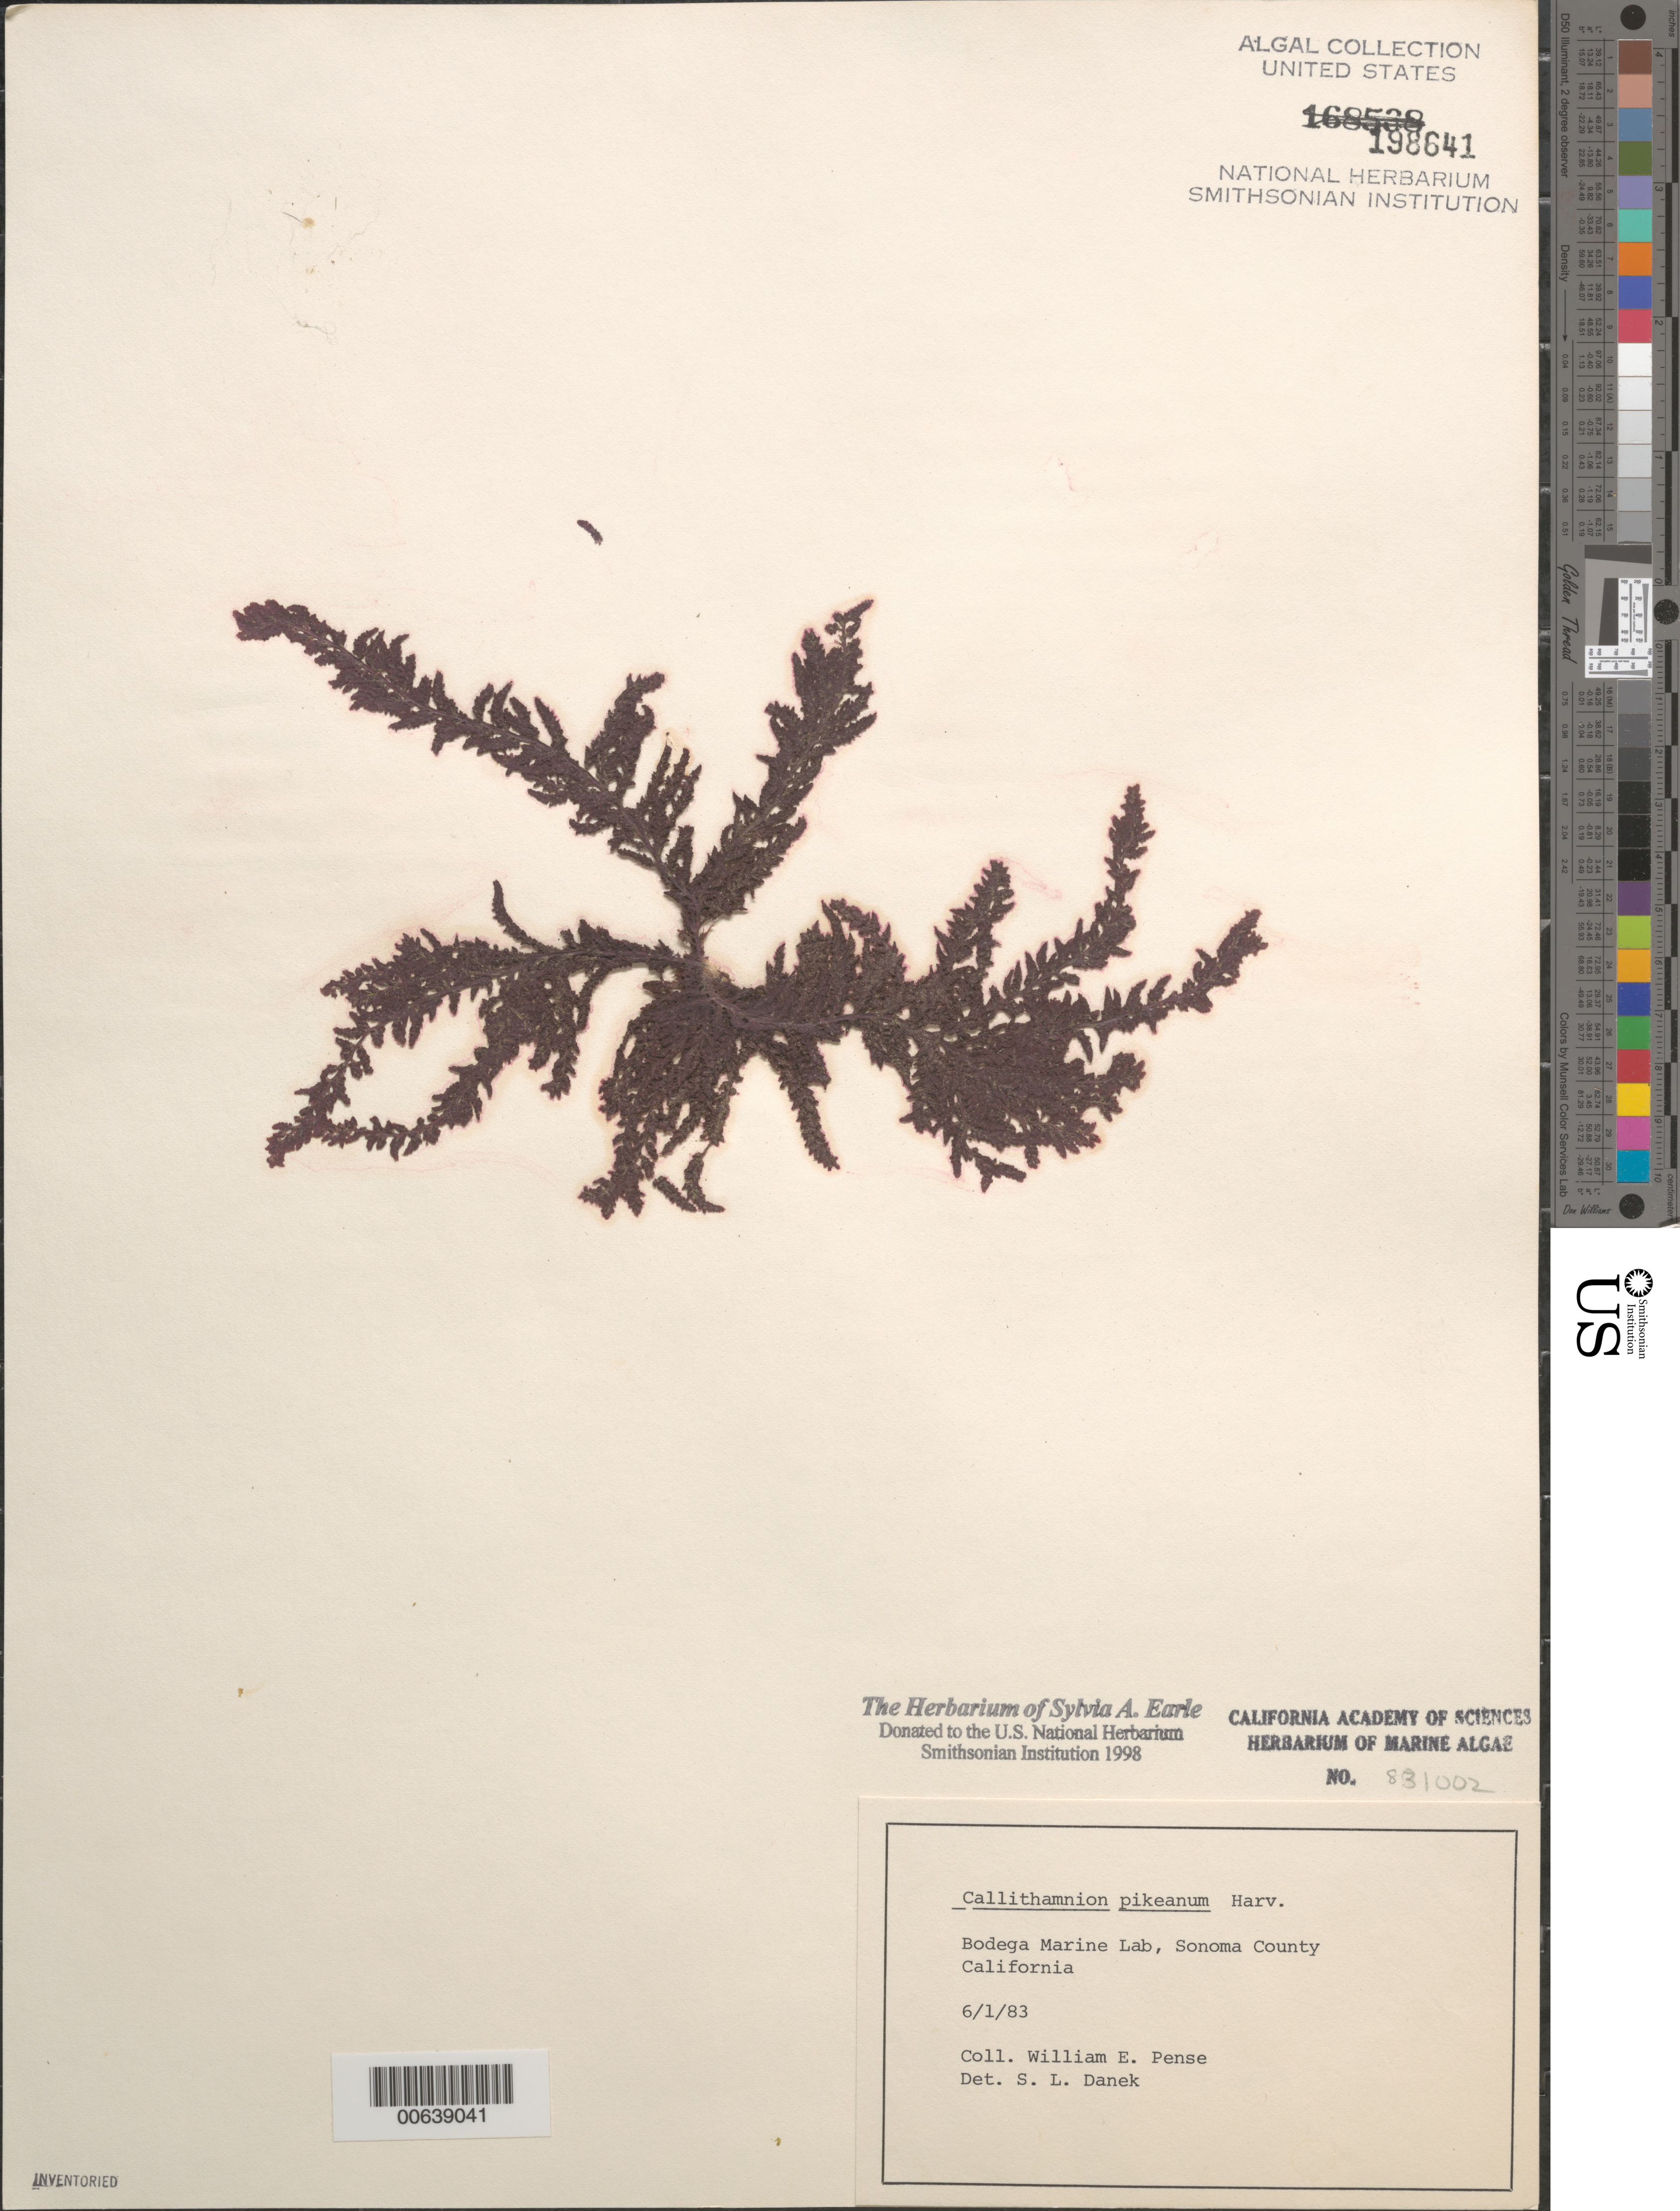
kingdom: Plantae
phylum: Rhodophyta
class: Florideophyceae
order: Ceramiales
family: Callithamniaceae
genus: Callithamnion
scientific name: Callithamnion pikeanum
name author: Harv.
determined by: Danek, S. L.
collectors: W. Pense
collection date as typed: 01 Jun 1983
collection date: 1983-06-01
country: United States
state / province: California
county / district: Sonoma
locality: Bodega Marine Laboratory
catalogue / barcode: US 198641